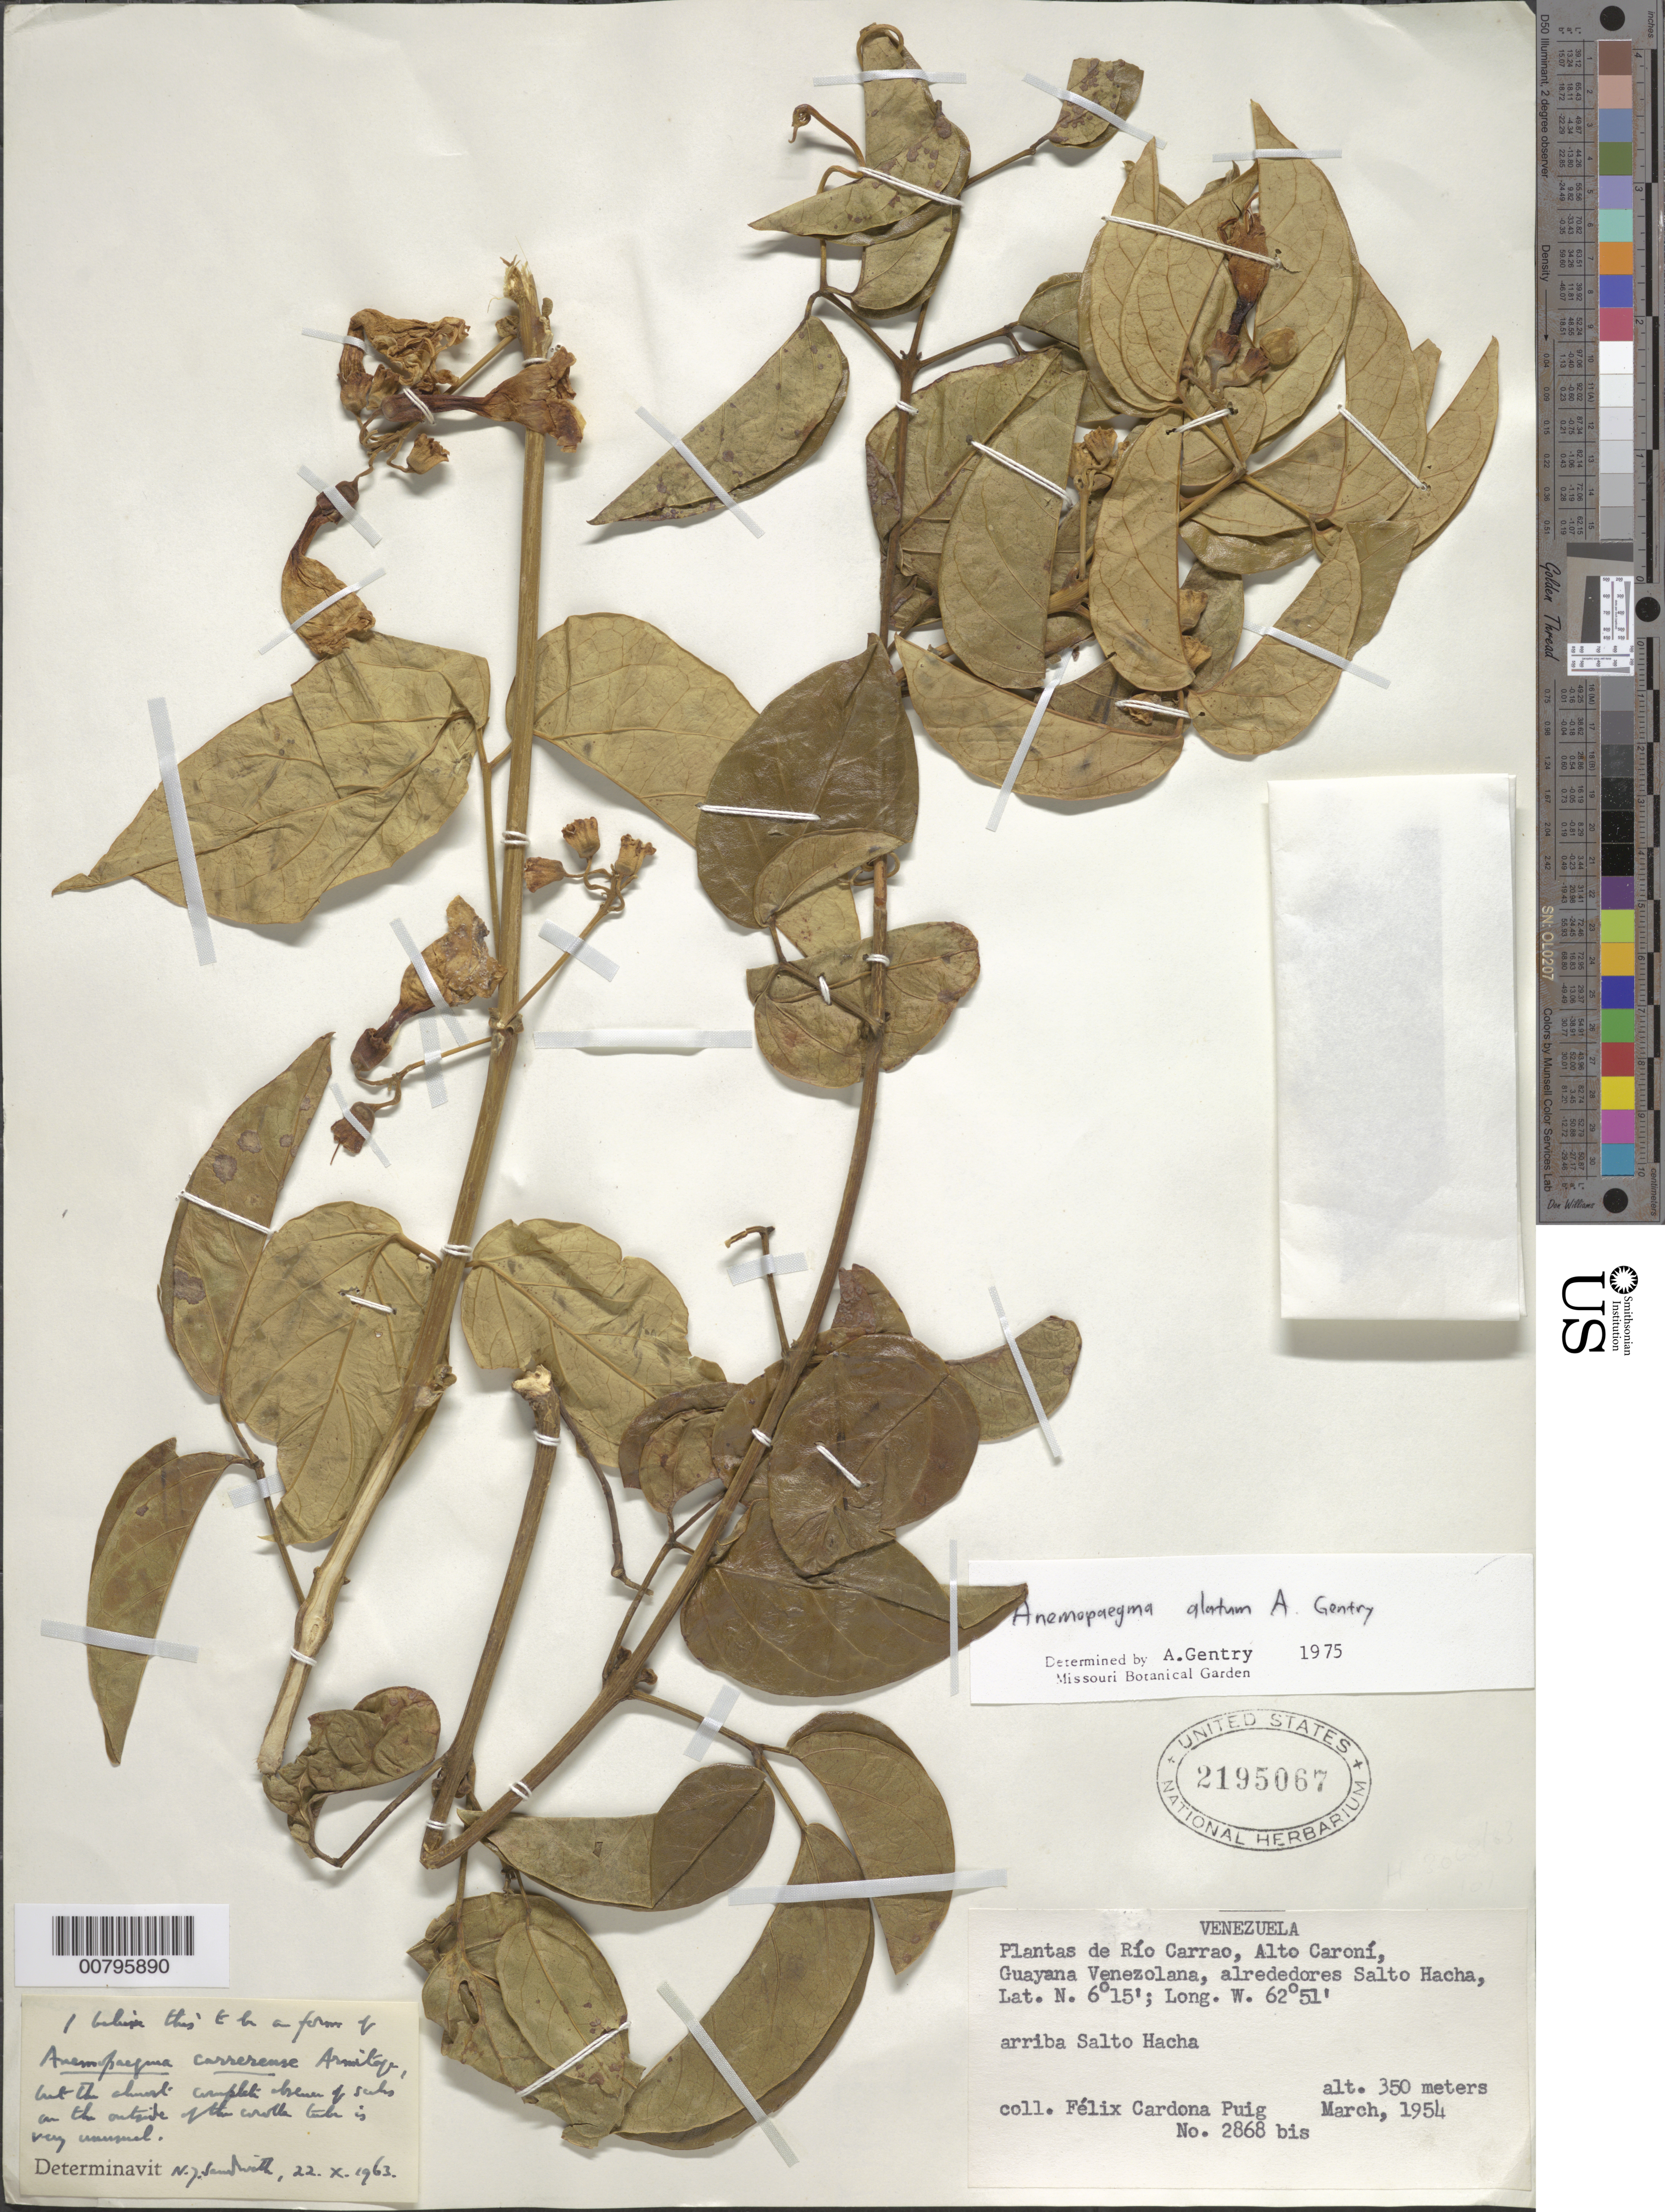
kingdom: Plantae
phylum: Tracheophyta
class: Magnoliopsida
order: Lamiales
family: Bignoniaceae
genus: Anemopaegma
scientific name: Anemopaegma alatum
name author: A.H. Gentry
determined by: Gentry, A. H.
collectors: F. Cardona Puig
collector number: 2868 b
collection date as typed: Mar-54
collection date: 1954-03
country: Venezuela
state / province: Bolívar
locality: Alto Río Caroni, Rio Carrao, Salto Hacha, Guayana Venezolana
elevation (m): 350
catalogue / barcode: US 2195067